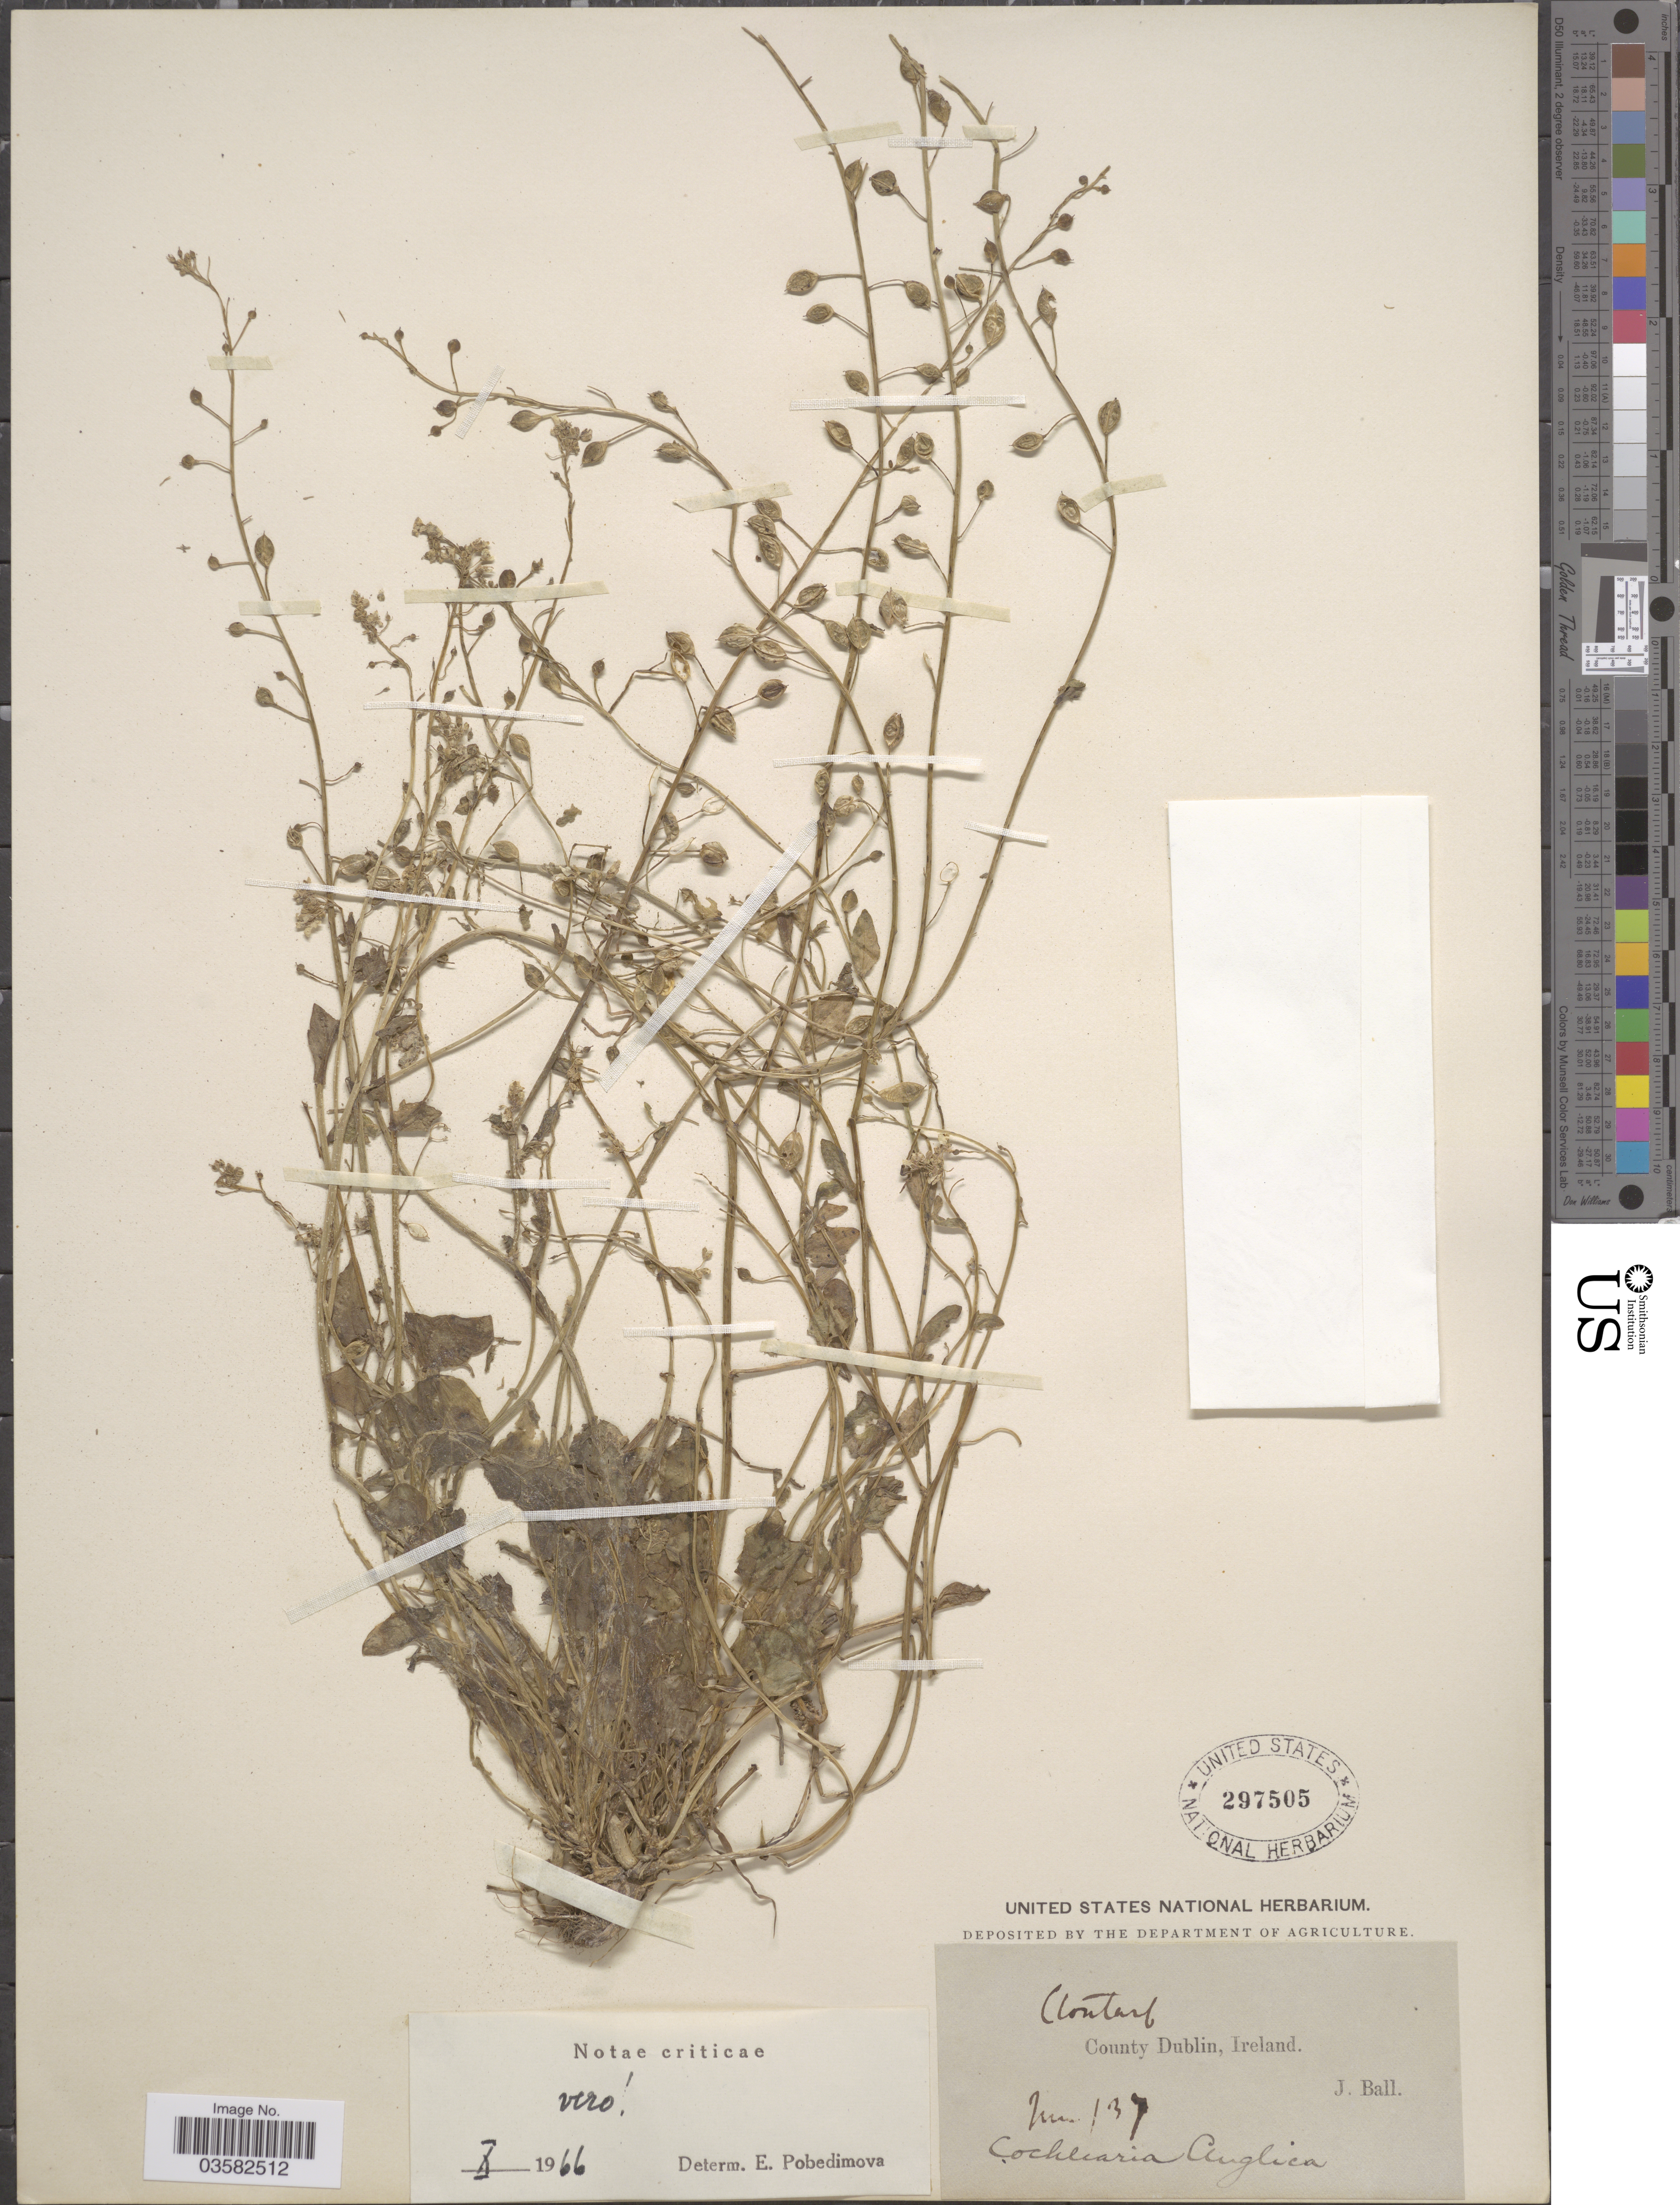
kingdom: Plantae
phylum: Tracheophyta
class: Magnoliopsida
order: Brassicales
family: Brassicaceae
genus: Cochlearia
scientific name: Cochlearia anglica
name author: L.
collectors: J. Ball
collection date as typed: Transcribed d/m/y: /6/37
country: Ireland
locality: County Dublin.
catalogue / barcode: US 297505